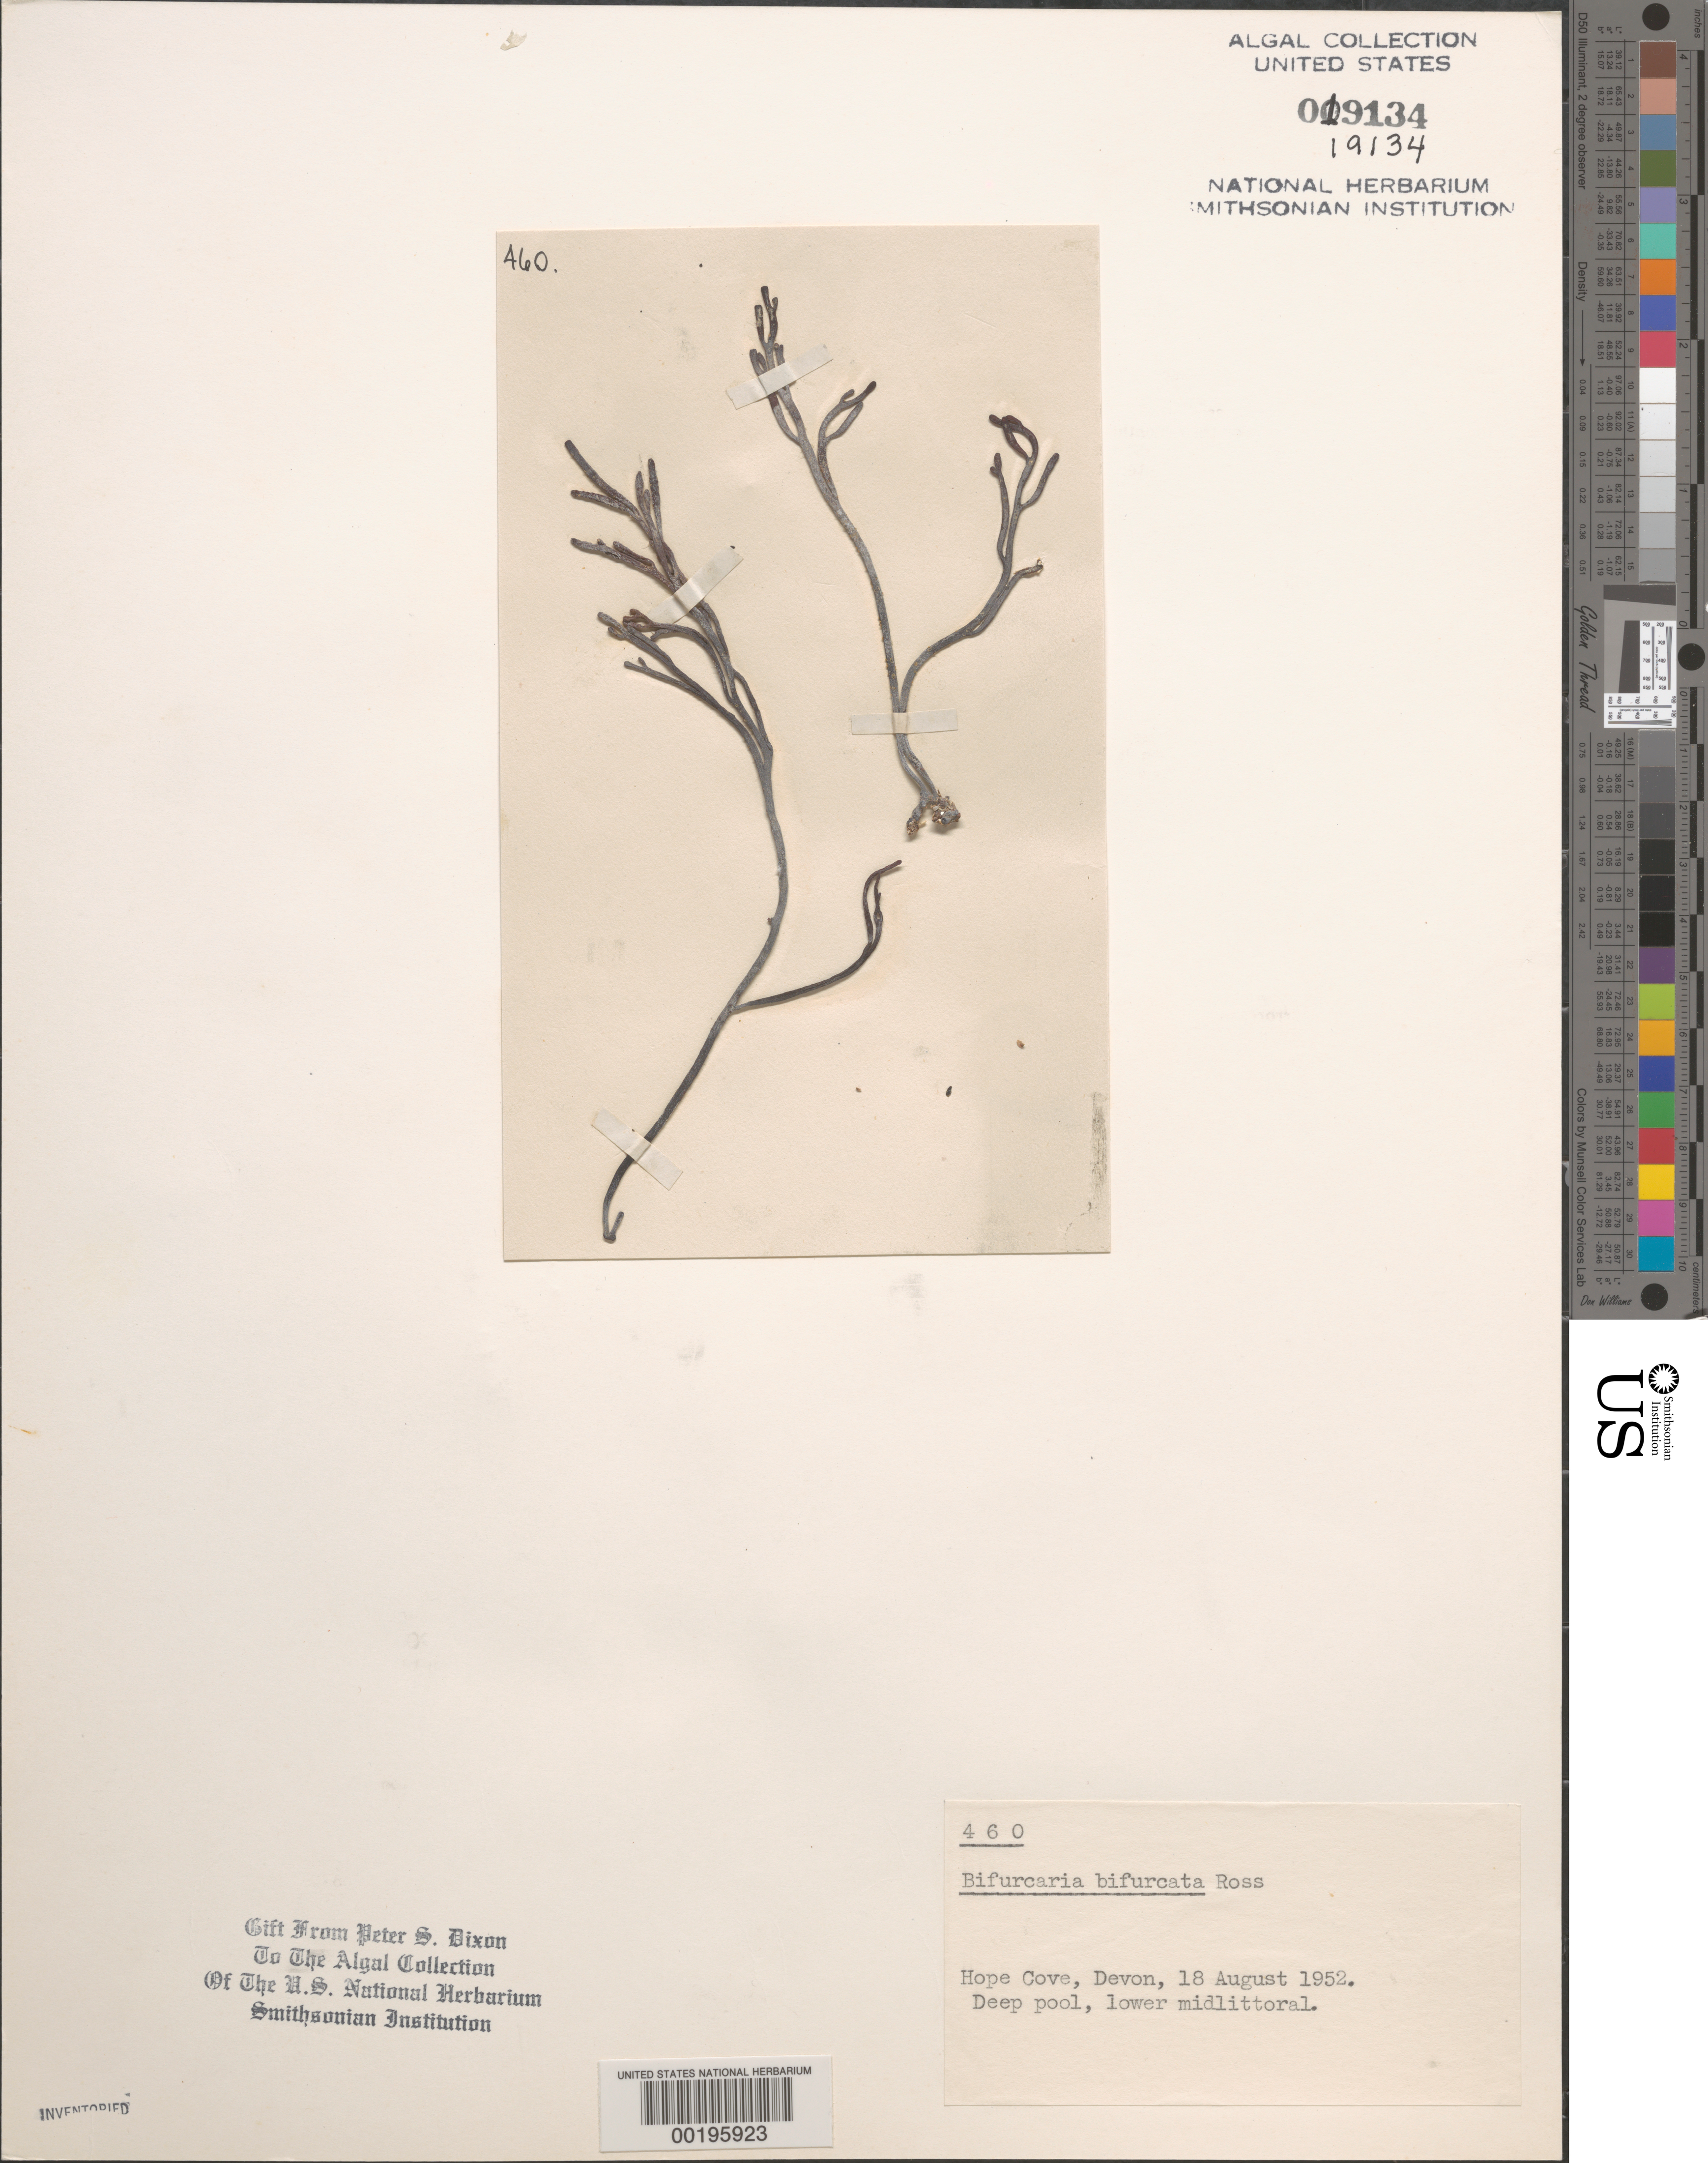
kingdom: Chromista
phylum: Ochrophyta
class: Phaeophyceae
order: Fucales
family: Sargassaceae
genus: Bifurcaria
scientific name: Bifurcaria bifurcata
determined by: Dixon, P. S.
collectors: P. S. Dixon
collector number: PSD 460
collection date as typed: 18 Aug 1952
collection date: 1952-08-18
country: United Kingdom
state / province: England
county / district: Devon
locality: Hope Cove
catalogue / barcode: US 19134